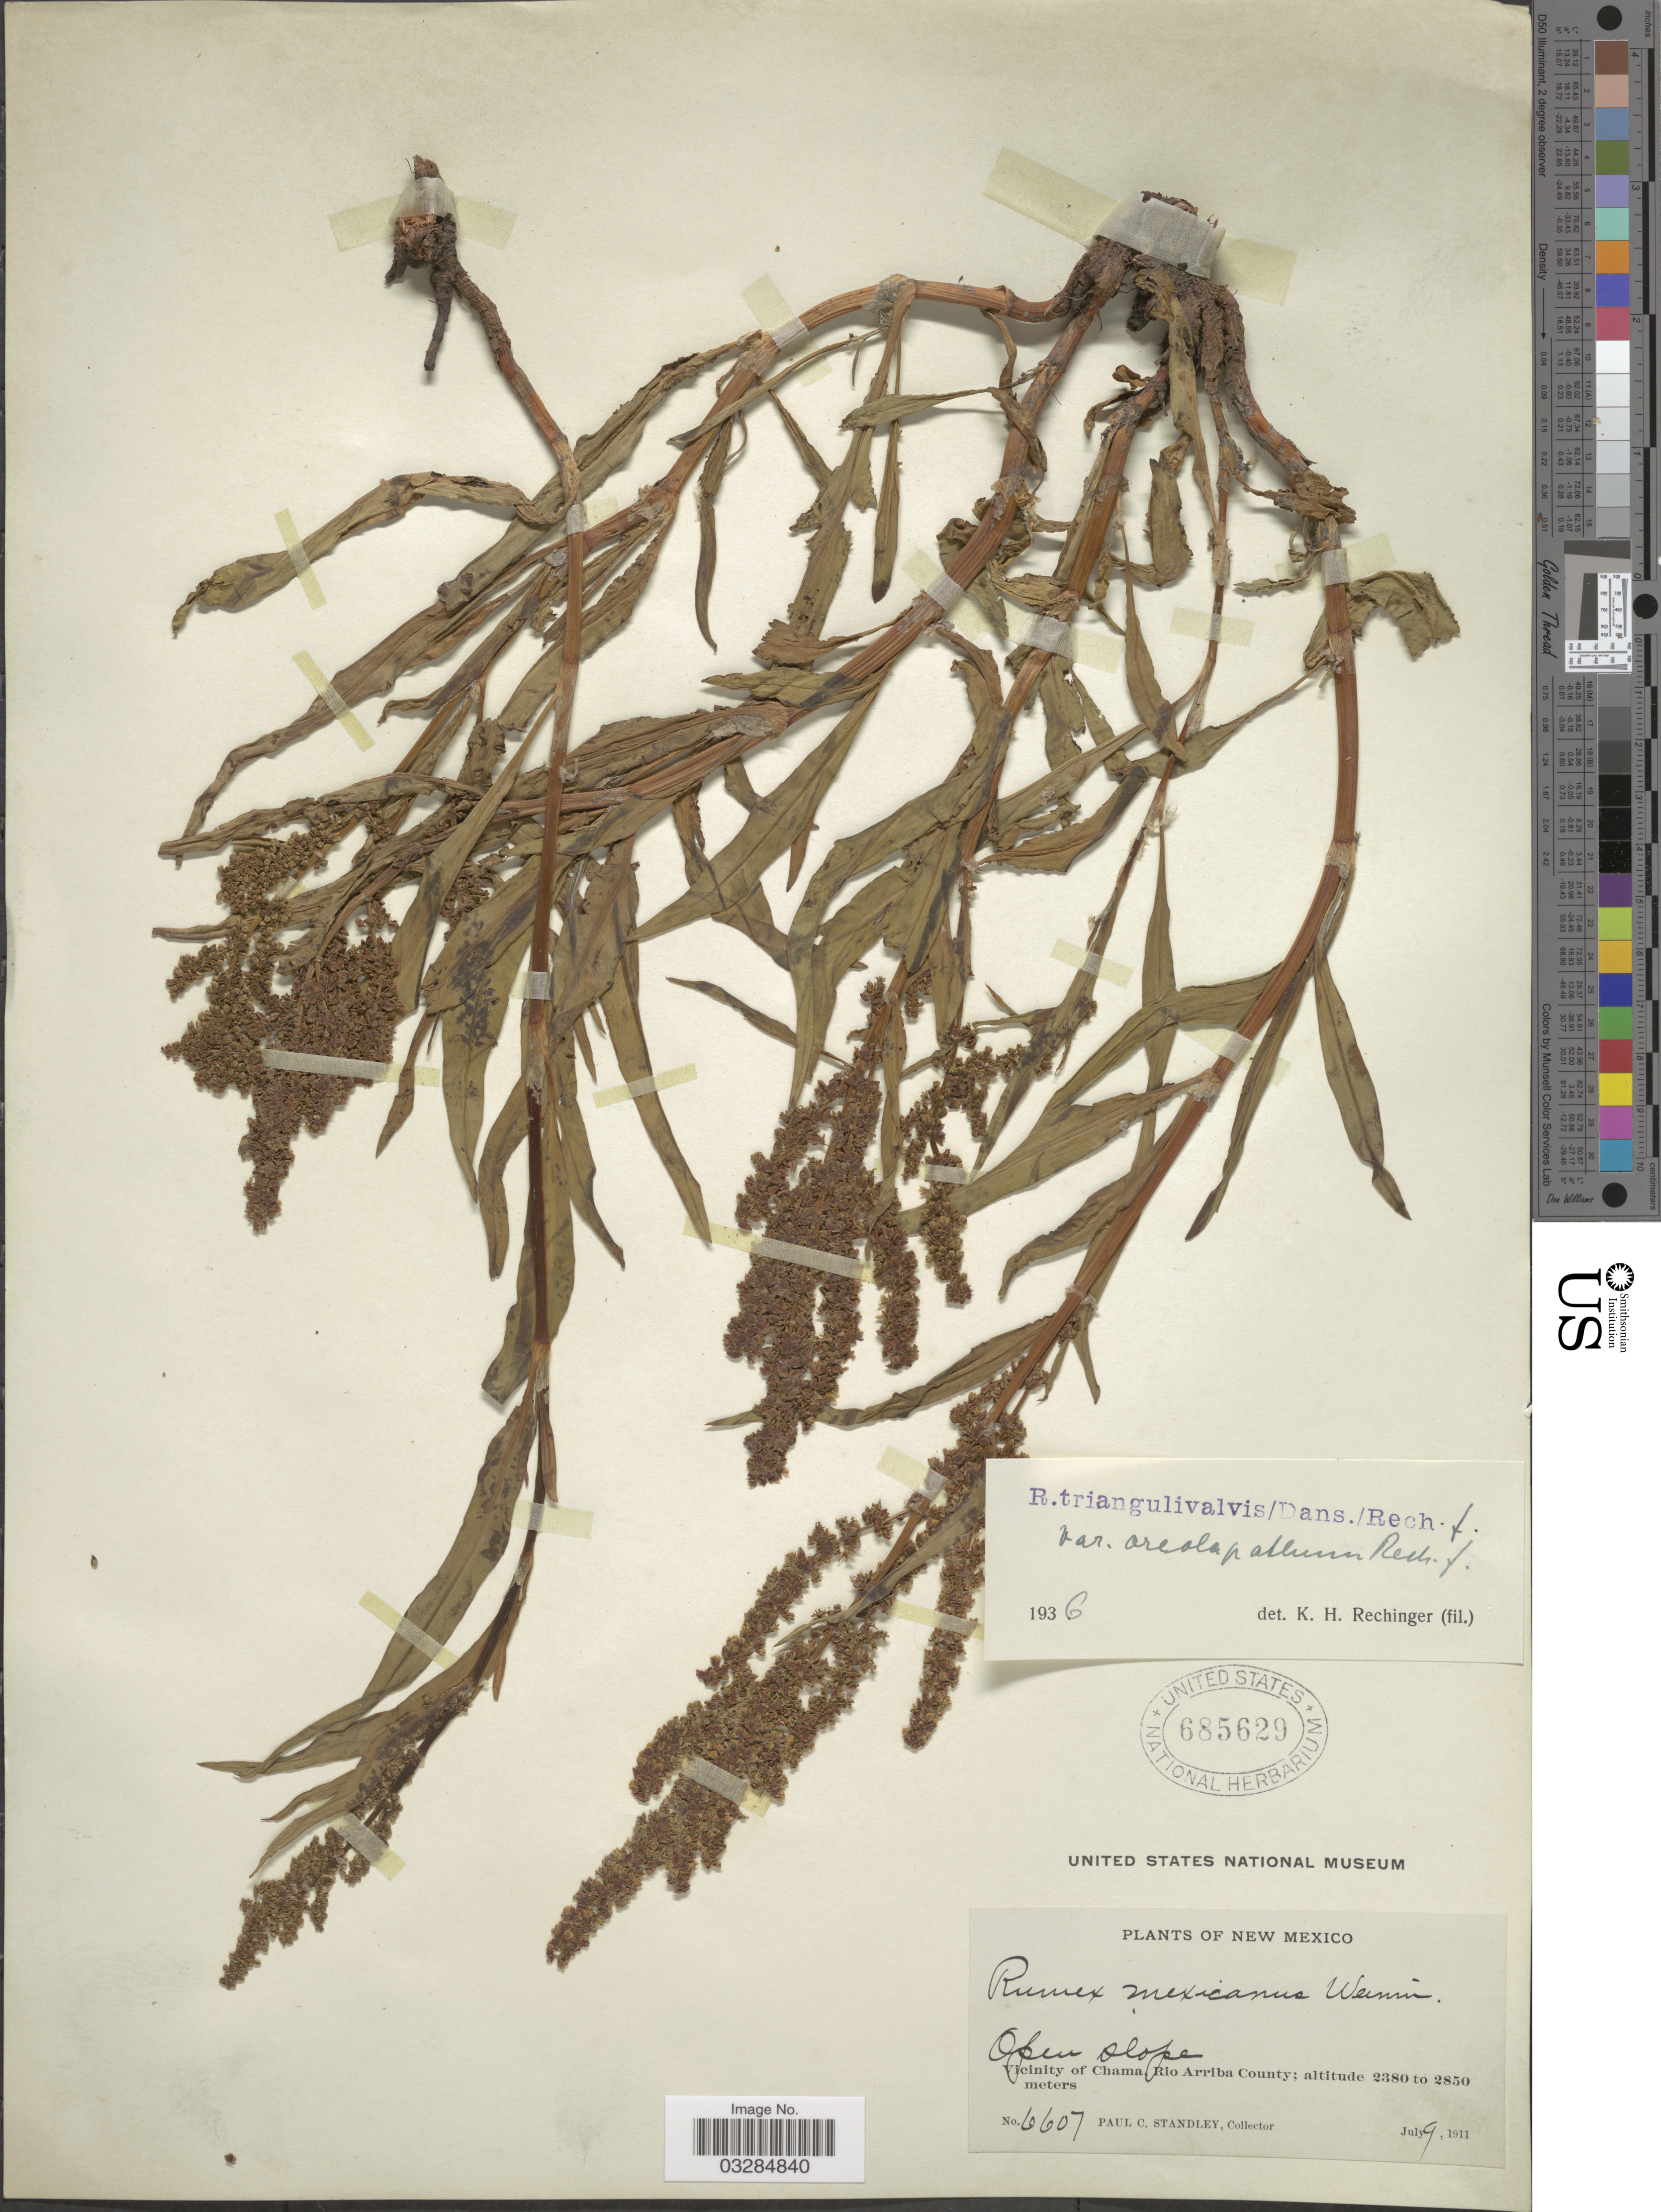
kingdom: Plantae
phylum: Tracheophyta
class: Magnoliopsida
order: Caryophyllales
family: Polygonaceae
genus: Rumex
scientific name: Rumex triangulivalvis var. oreolapathum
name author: Rech. f.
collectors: P. C. Standley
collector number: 6607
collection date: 1911-07-09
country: United States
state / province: New Mexico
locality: Vicinity of Chama, Rio Arriba County.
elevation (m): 2380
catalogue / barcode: US 685629